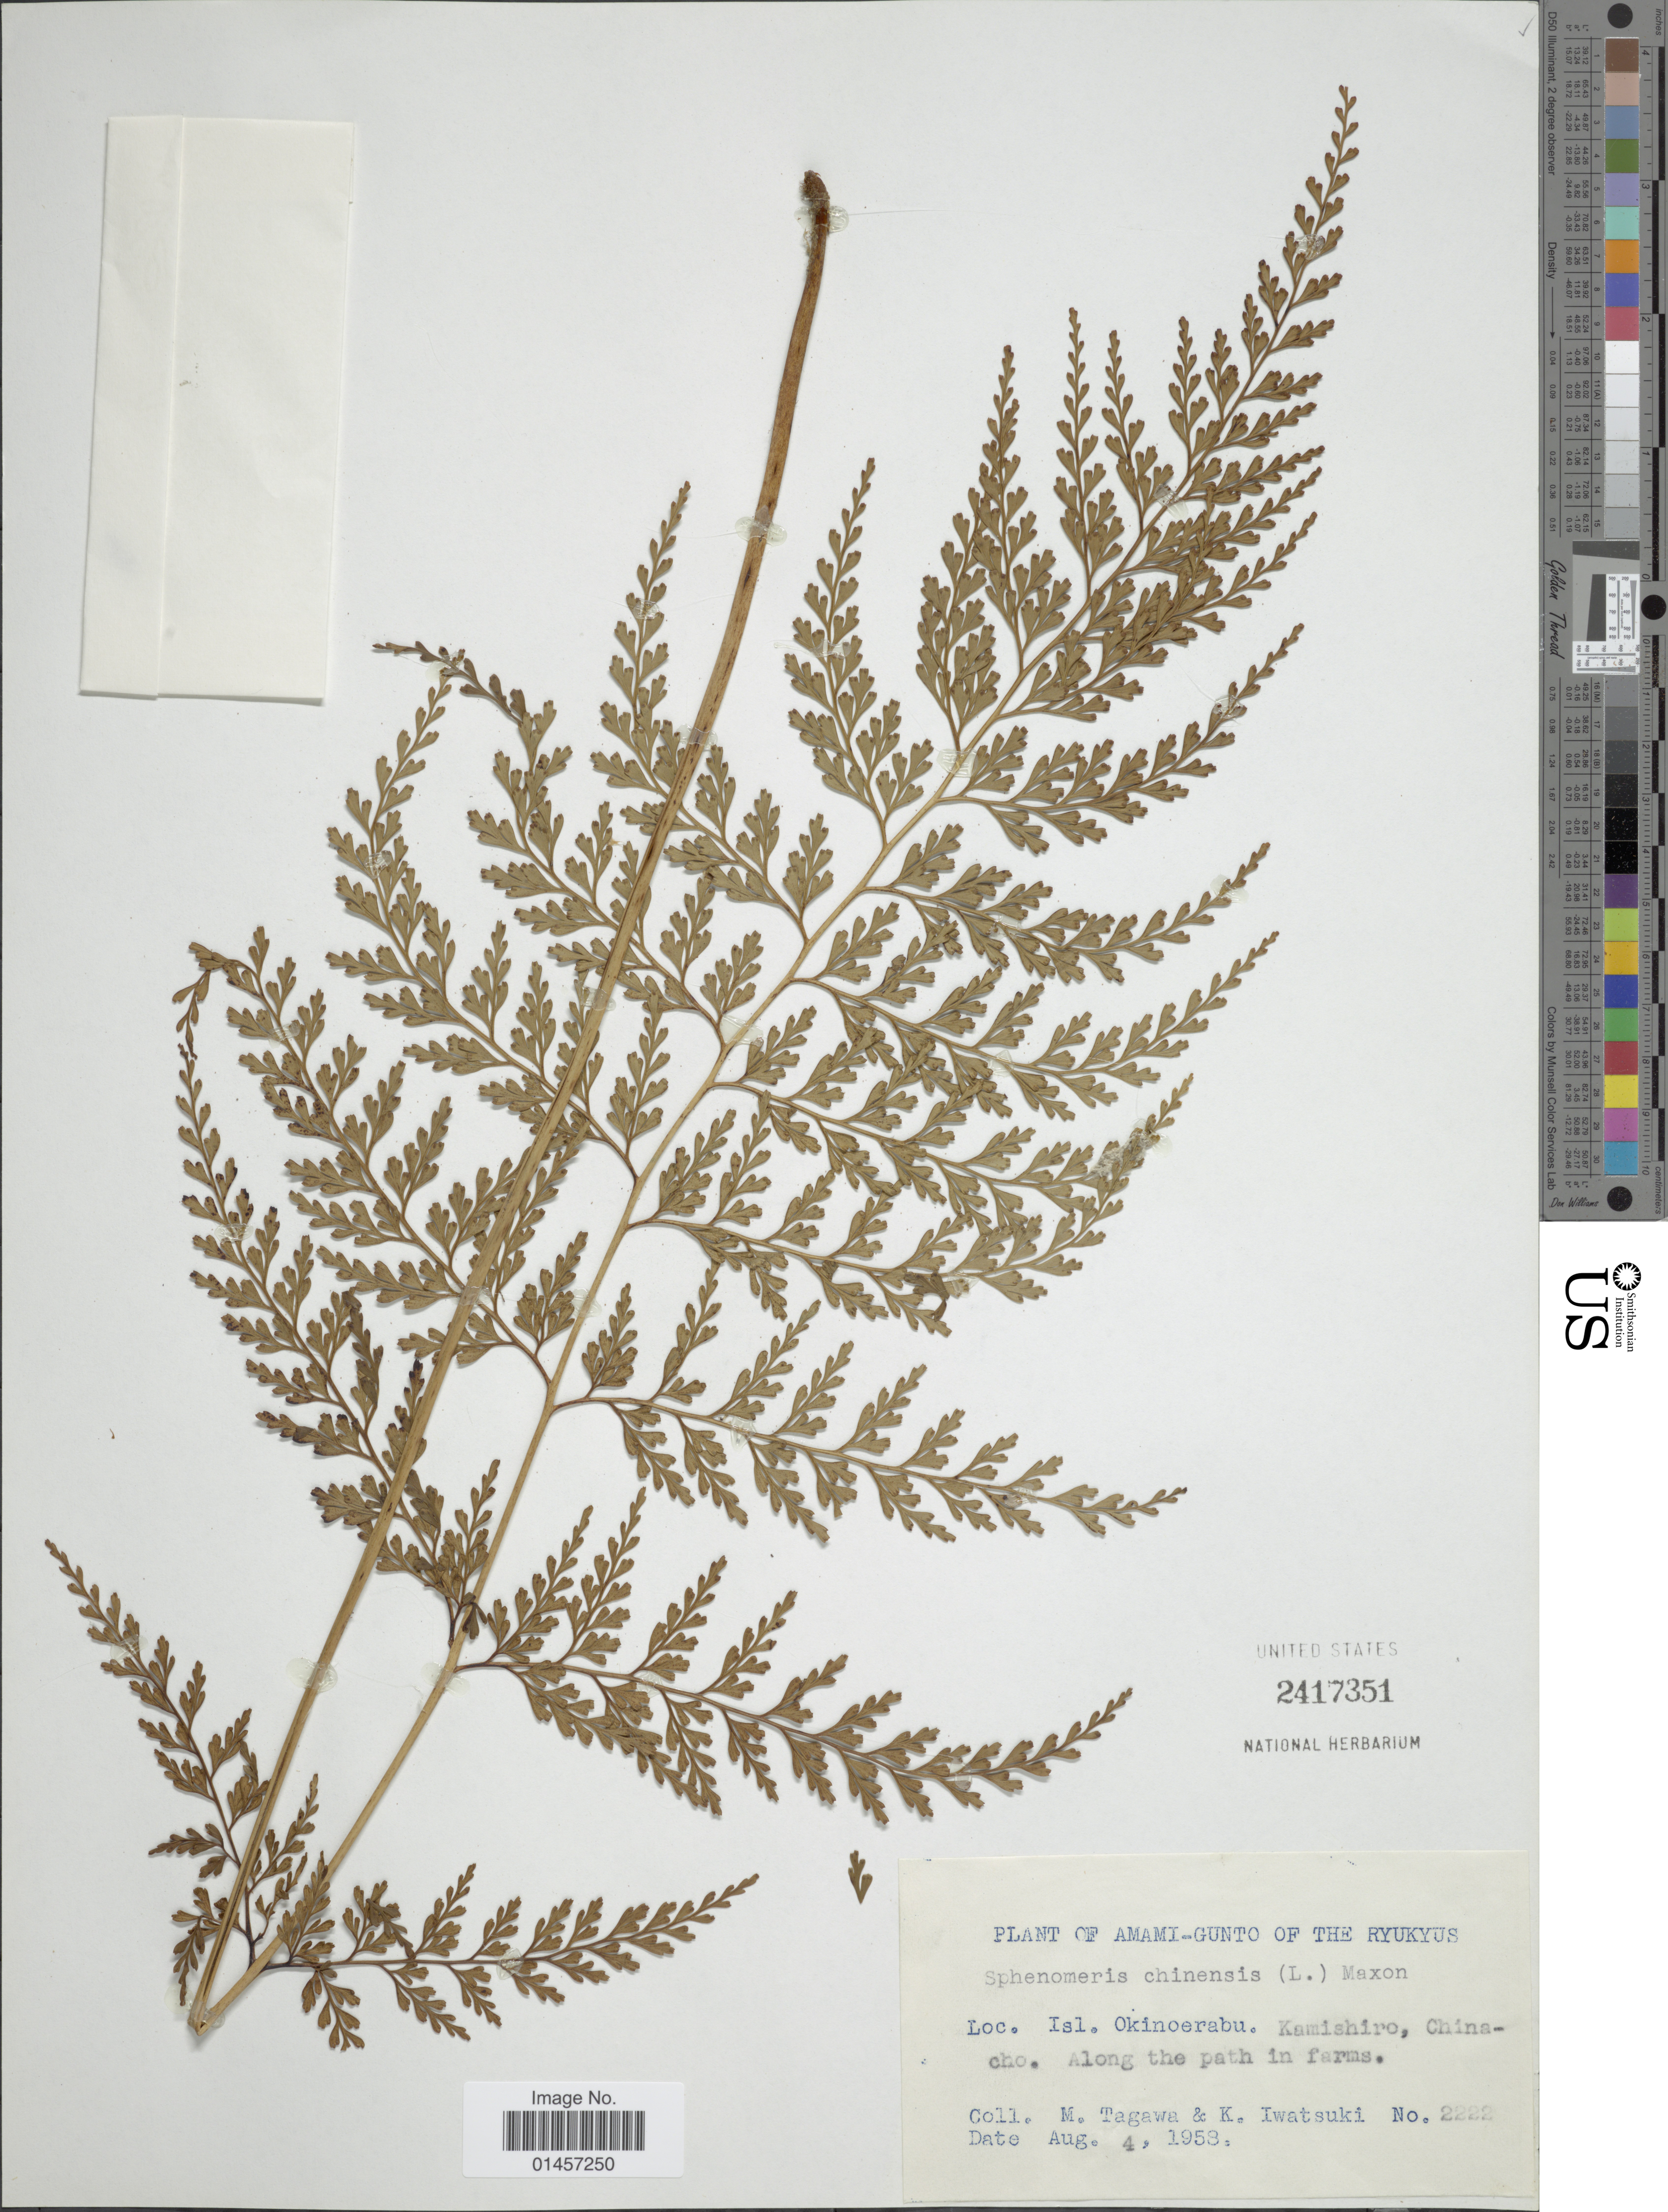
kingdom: Plantae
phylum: Tracheophyta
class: Polypodiopsida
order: Polypodiales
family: Lindsaeaceae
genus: Sphenomeris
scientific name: Sphenomeris chinensis var. chinensis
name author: (L.) Maxon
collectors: M. Tagawa & K. Iwatsuki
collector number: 2222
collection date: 1953-08-04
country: Japan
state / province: Okinawa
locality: Amami-Gunto of the Ryukyus, Isl. Okinoerabu, Kamishiro, Chinacho, along the path in farms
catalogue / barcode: US 2417351